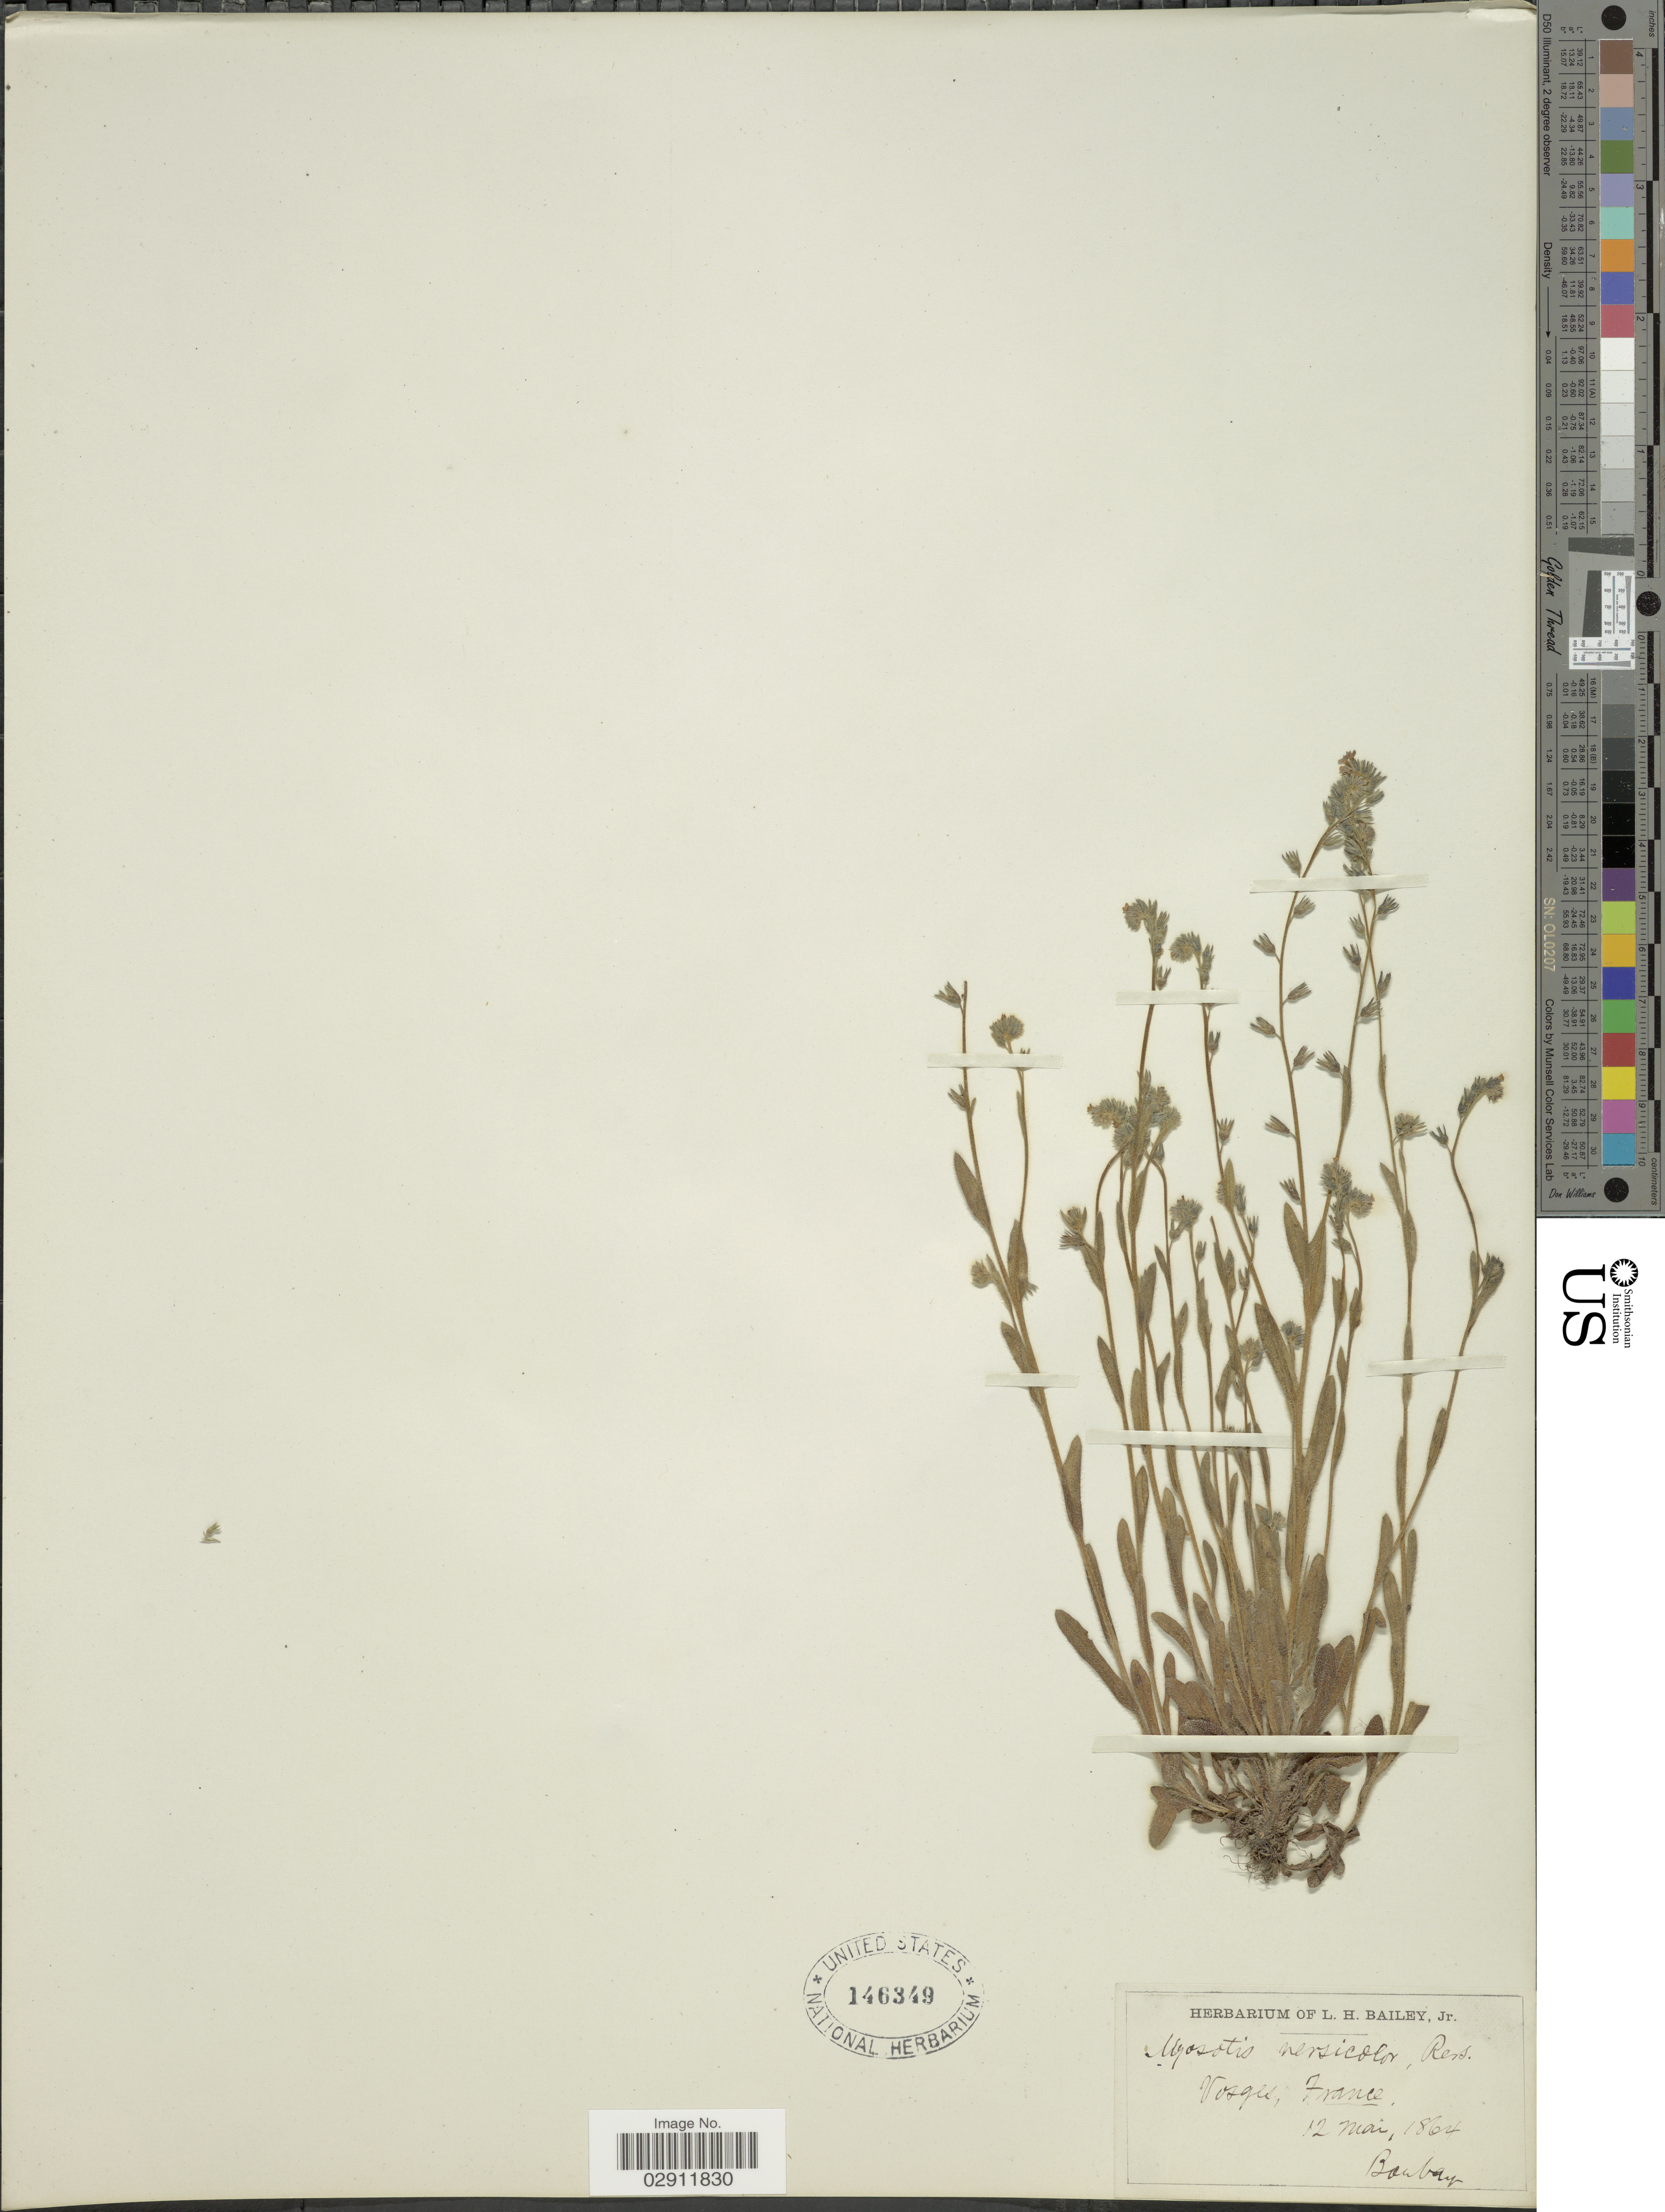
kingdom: Plantae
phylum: Tracheophyta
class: Magnoliopsida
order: Boraginales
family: Boraginaceae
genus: Myosotis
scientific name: Myosotis versicolor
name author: Sm.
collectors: Bonbay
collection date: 1864-05-12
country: France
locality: Vosges.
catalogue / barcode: US 146349